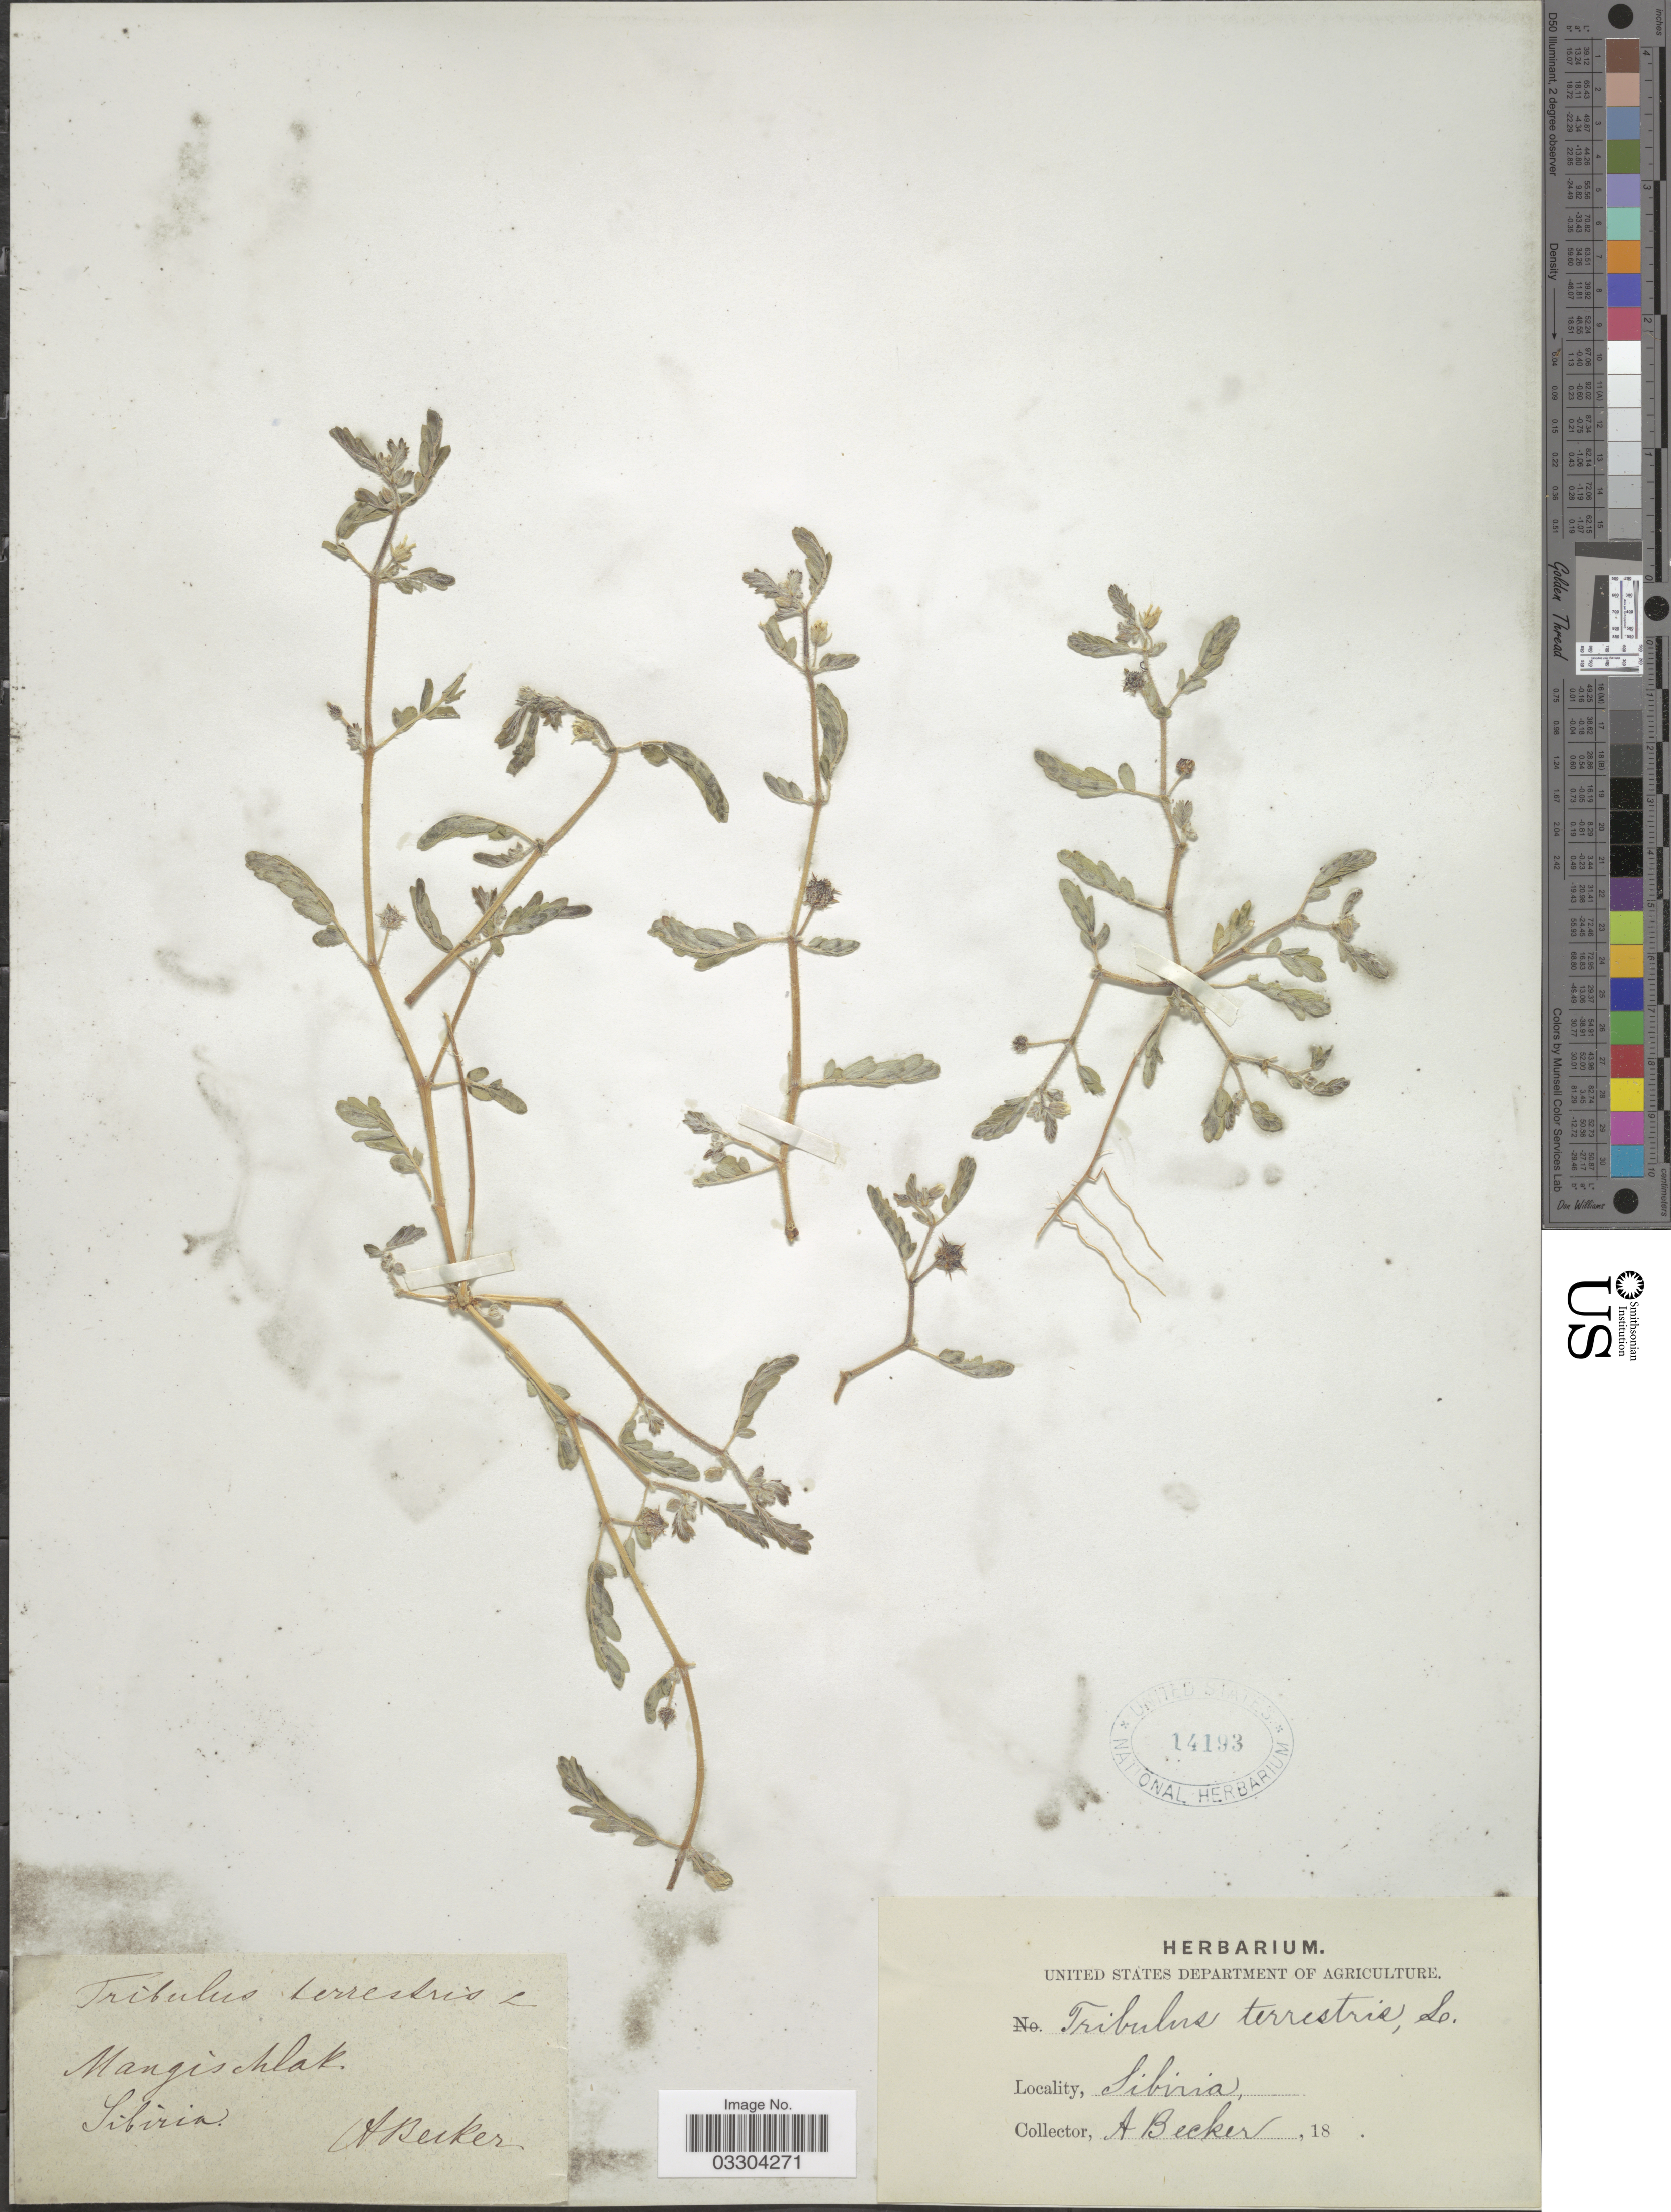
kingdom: Plantae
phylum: Tracheophyta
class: Magnoliopsida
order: Zygophyllales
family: Zygophyllaceae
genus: Tribulus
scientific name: Tribulus terrestris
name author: L.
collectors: A. Becker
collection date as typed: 18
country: Kazakhstan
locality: Mangischlak, Siberia.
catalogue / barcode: US 14193